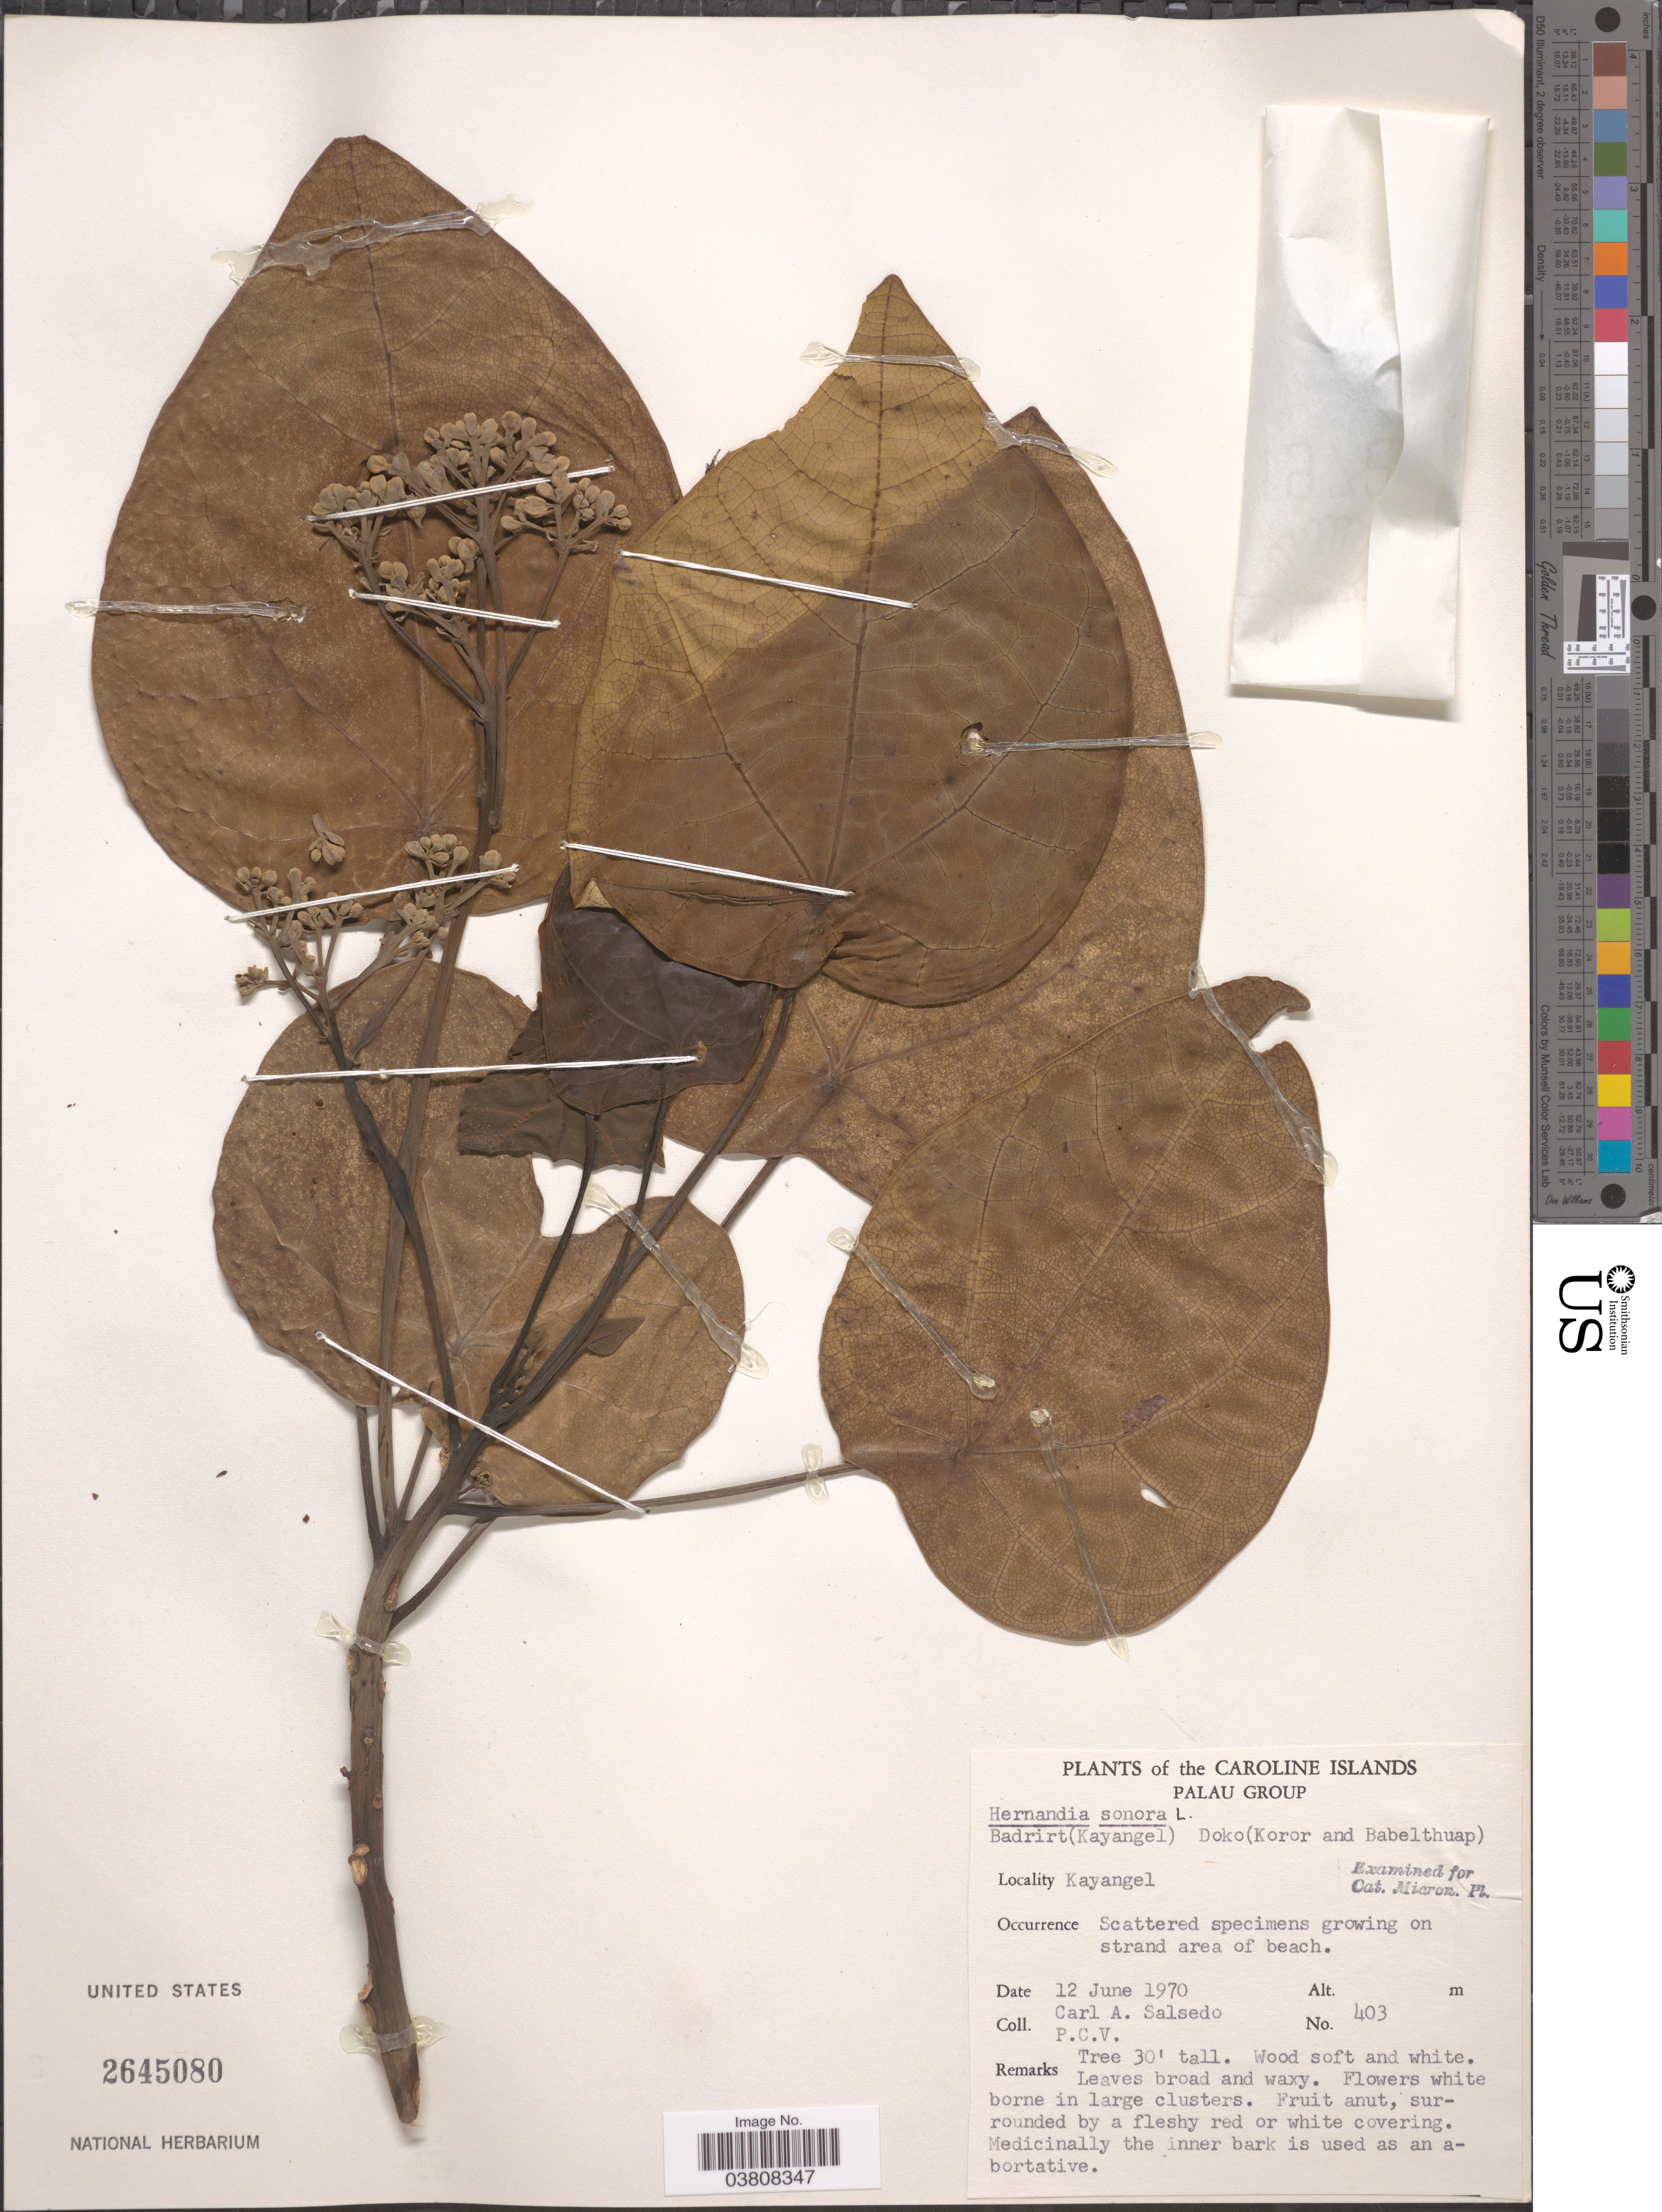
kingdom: Plantae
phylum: Tracheophyta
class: Magnoliopsida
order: Laurales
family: Hernandiaceae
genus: Hernandia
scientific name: Hernandia nymphaeifolia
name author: (C. Presl) Kubitzki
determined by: Strong, Mark T., (BOT), Smithsonian Institution - National Museum of Natural History (UNITED STATES)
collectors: C.A. Salsedo & P. C. V.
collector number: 403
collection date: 1970-06-12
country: Palau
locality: Caroline Islands. Palau Group. Badarirt (Kayangel) Doko (Koror and Babelthuap). Kayangel. On strand area of beach.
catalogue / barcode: US 2645080